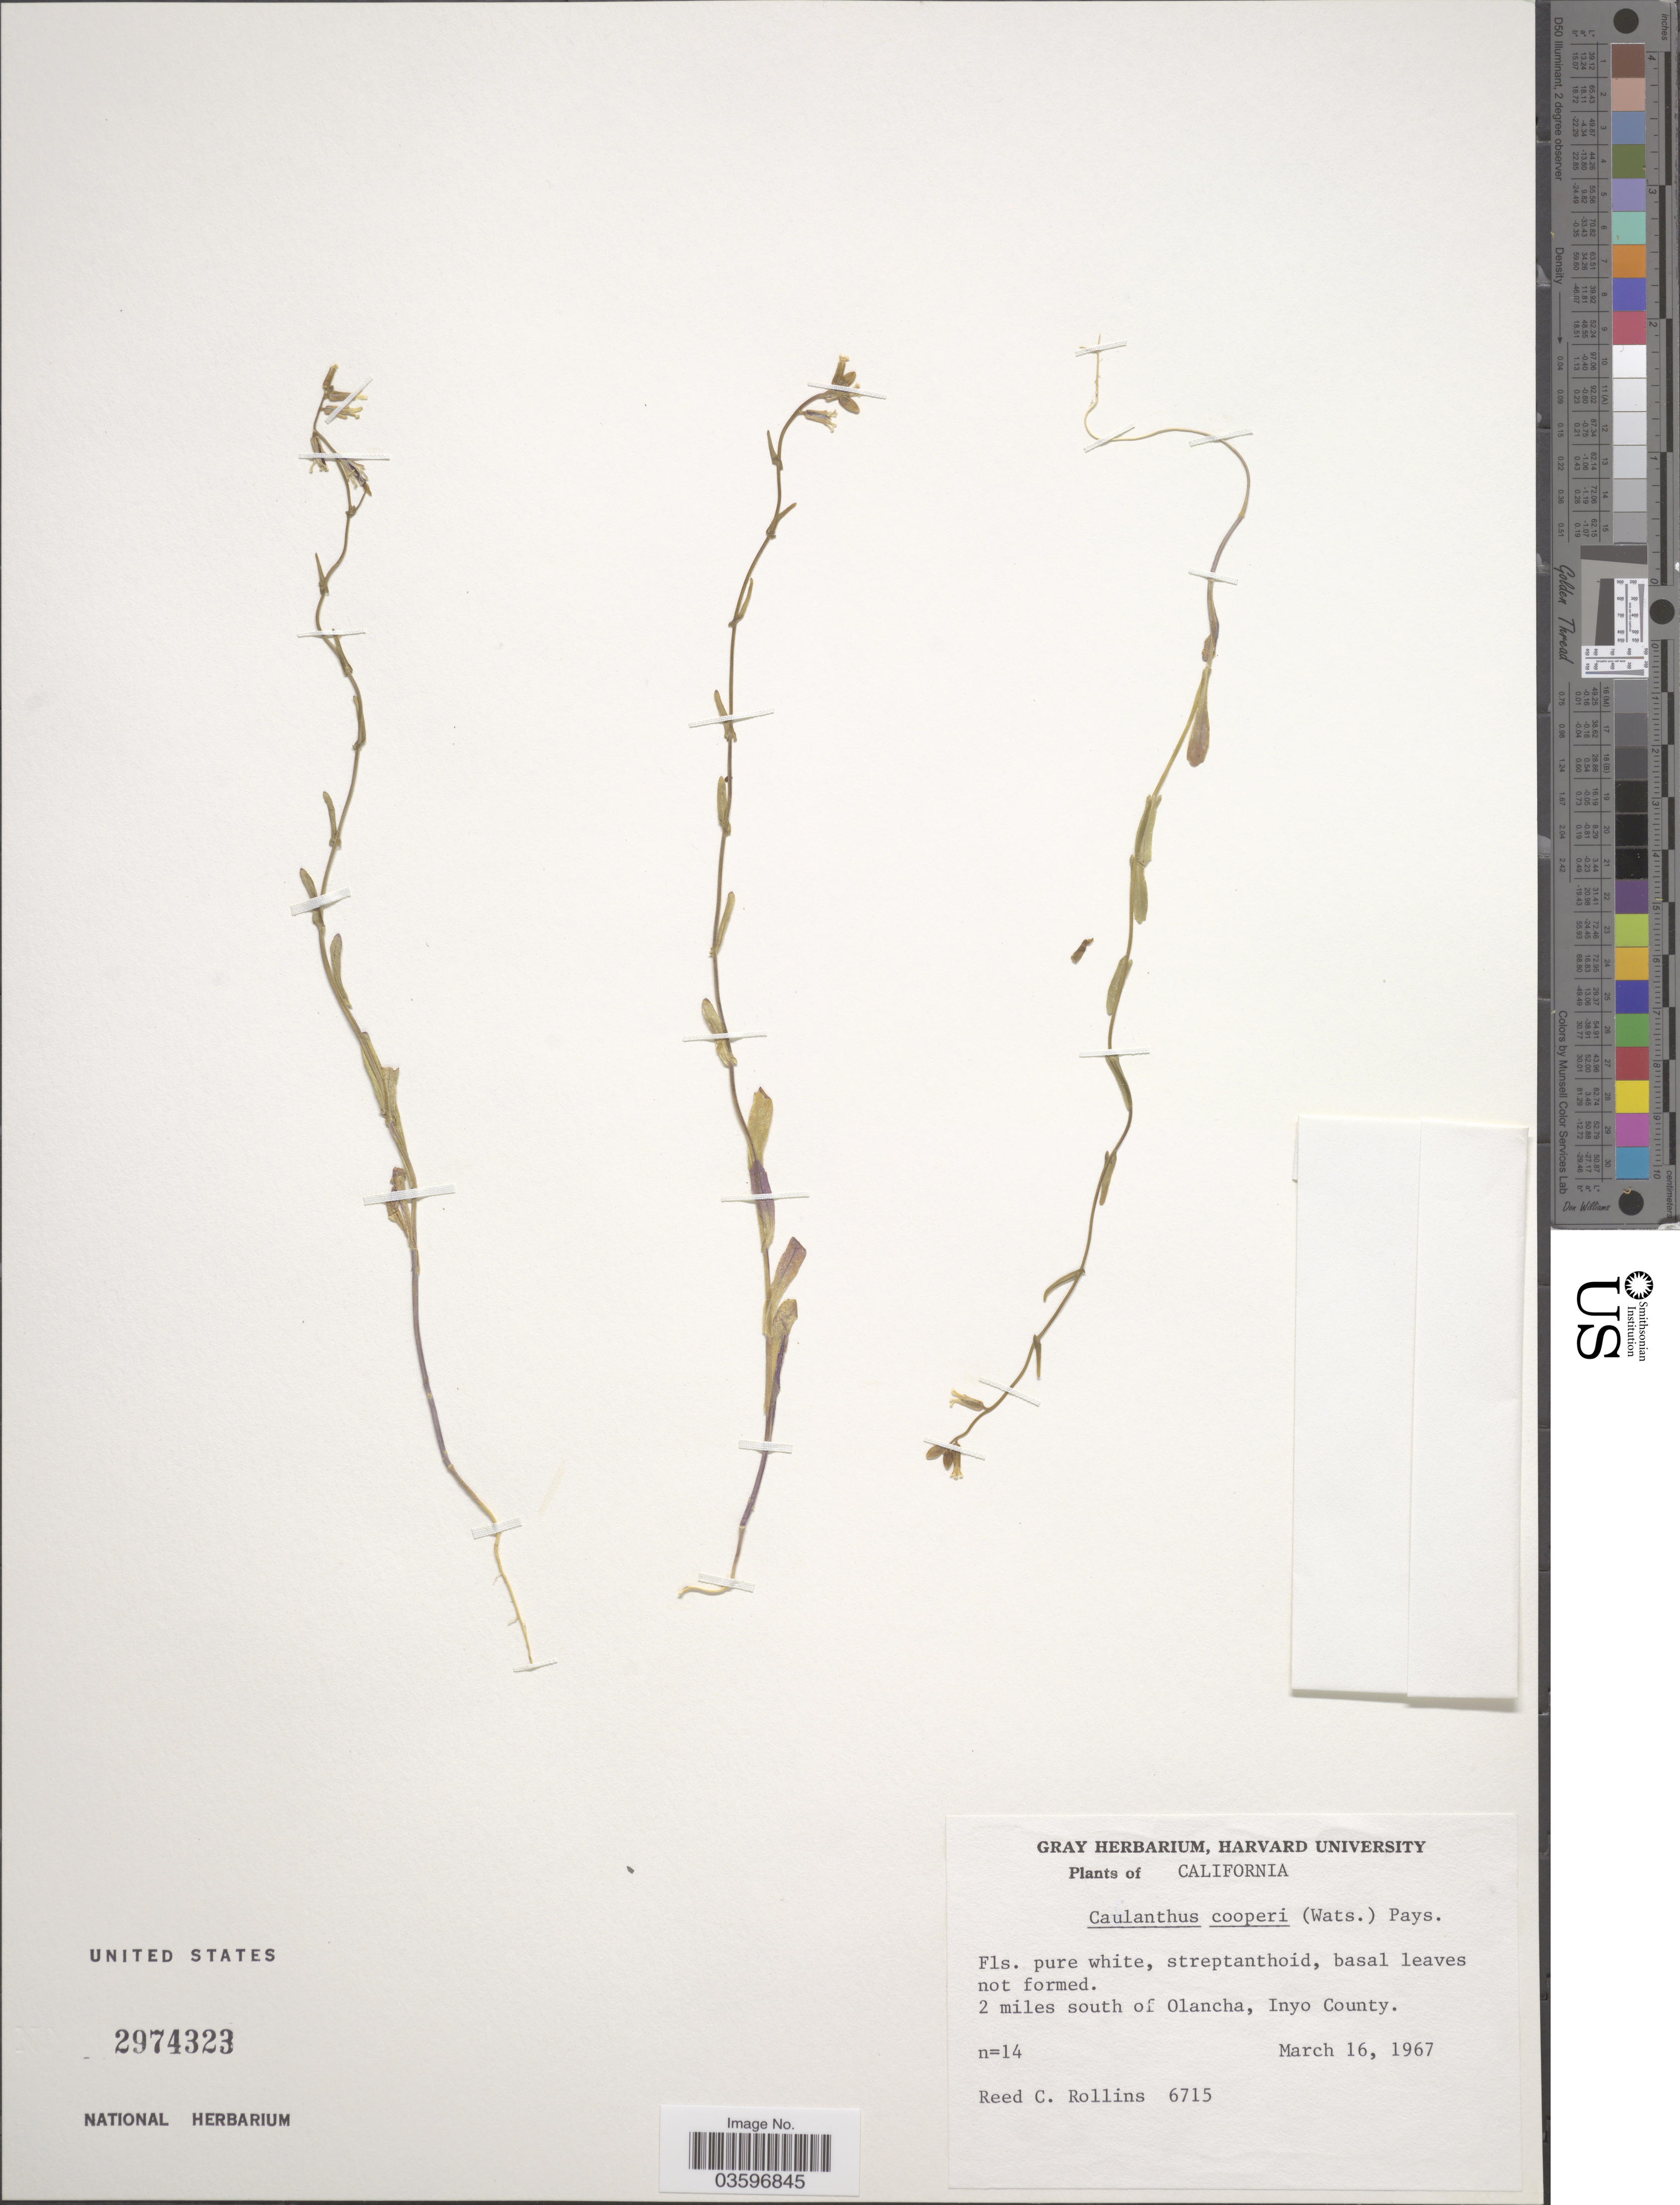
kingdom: Plantae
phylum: Tracheophyta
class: Magnoliopsida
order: Brassicales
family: Brassicaceae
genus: Caulanthus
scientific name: Caulanthus cooperi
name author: (S. Watson) Payson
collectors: R. C. Rollins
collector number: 6715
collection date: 1967-03-16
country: United States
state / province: California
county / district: Inyo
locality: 2 miles south of Olancha, Inyo County.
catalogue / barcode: US 2974323